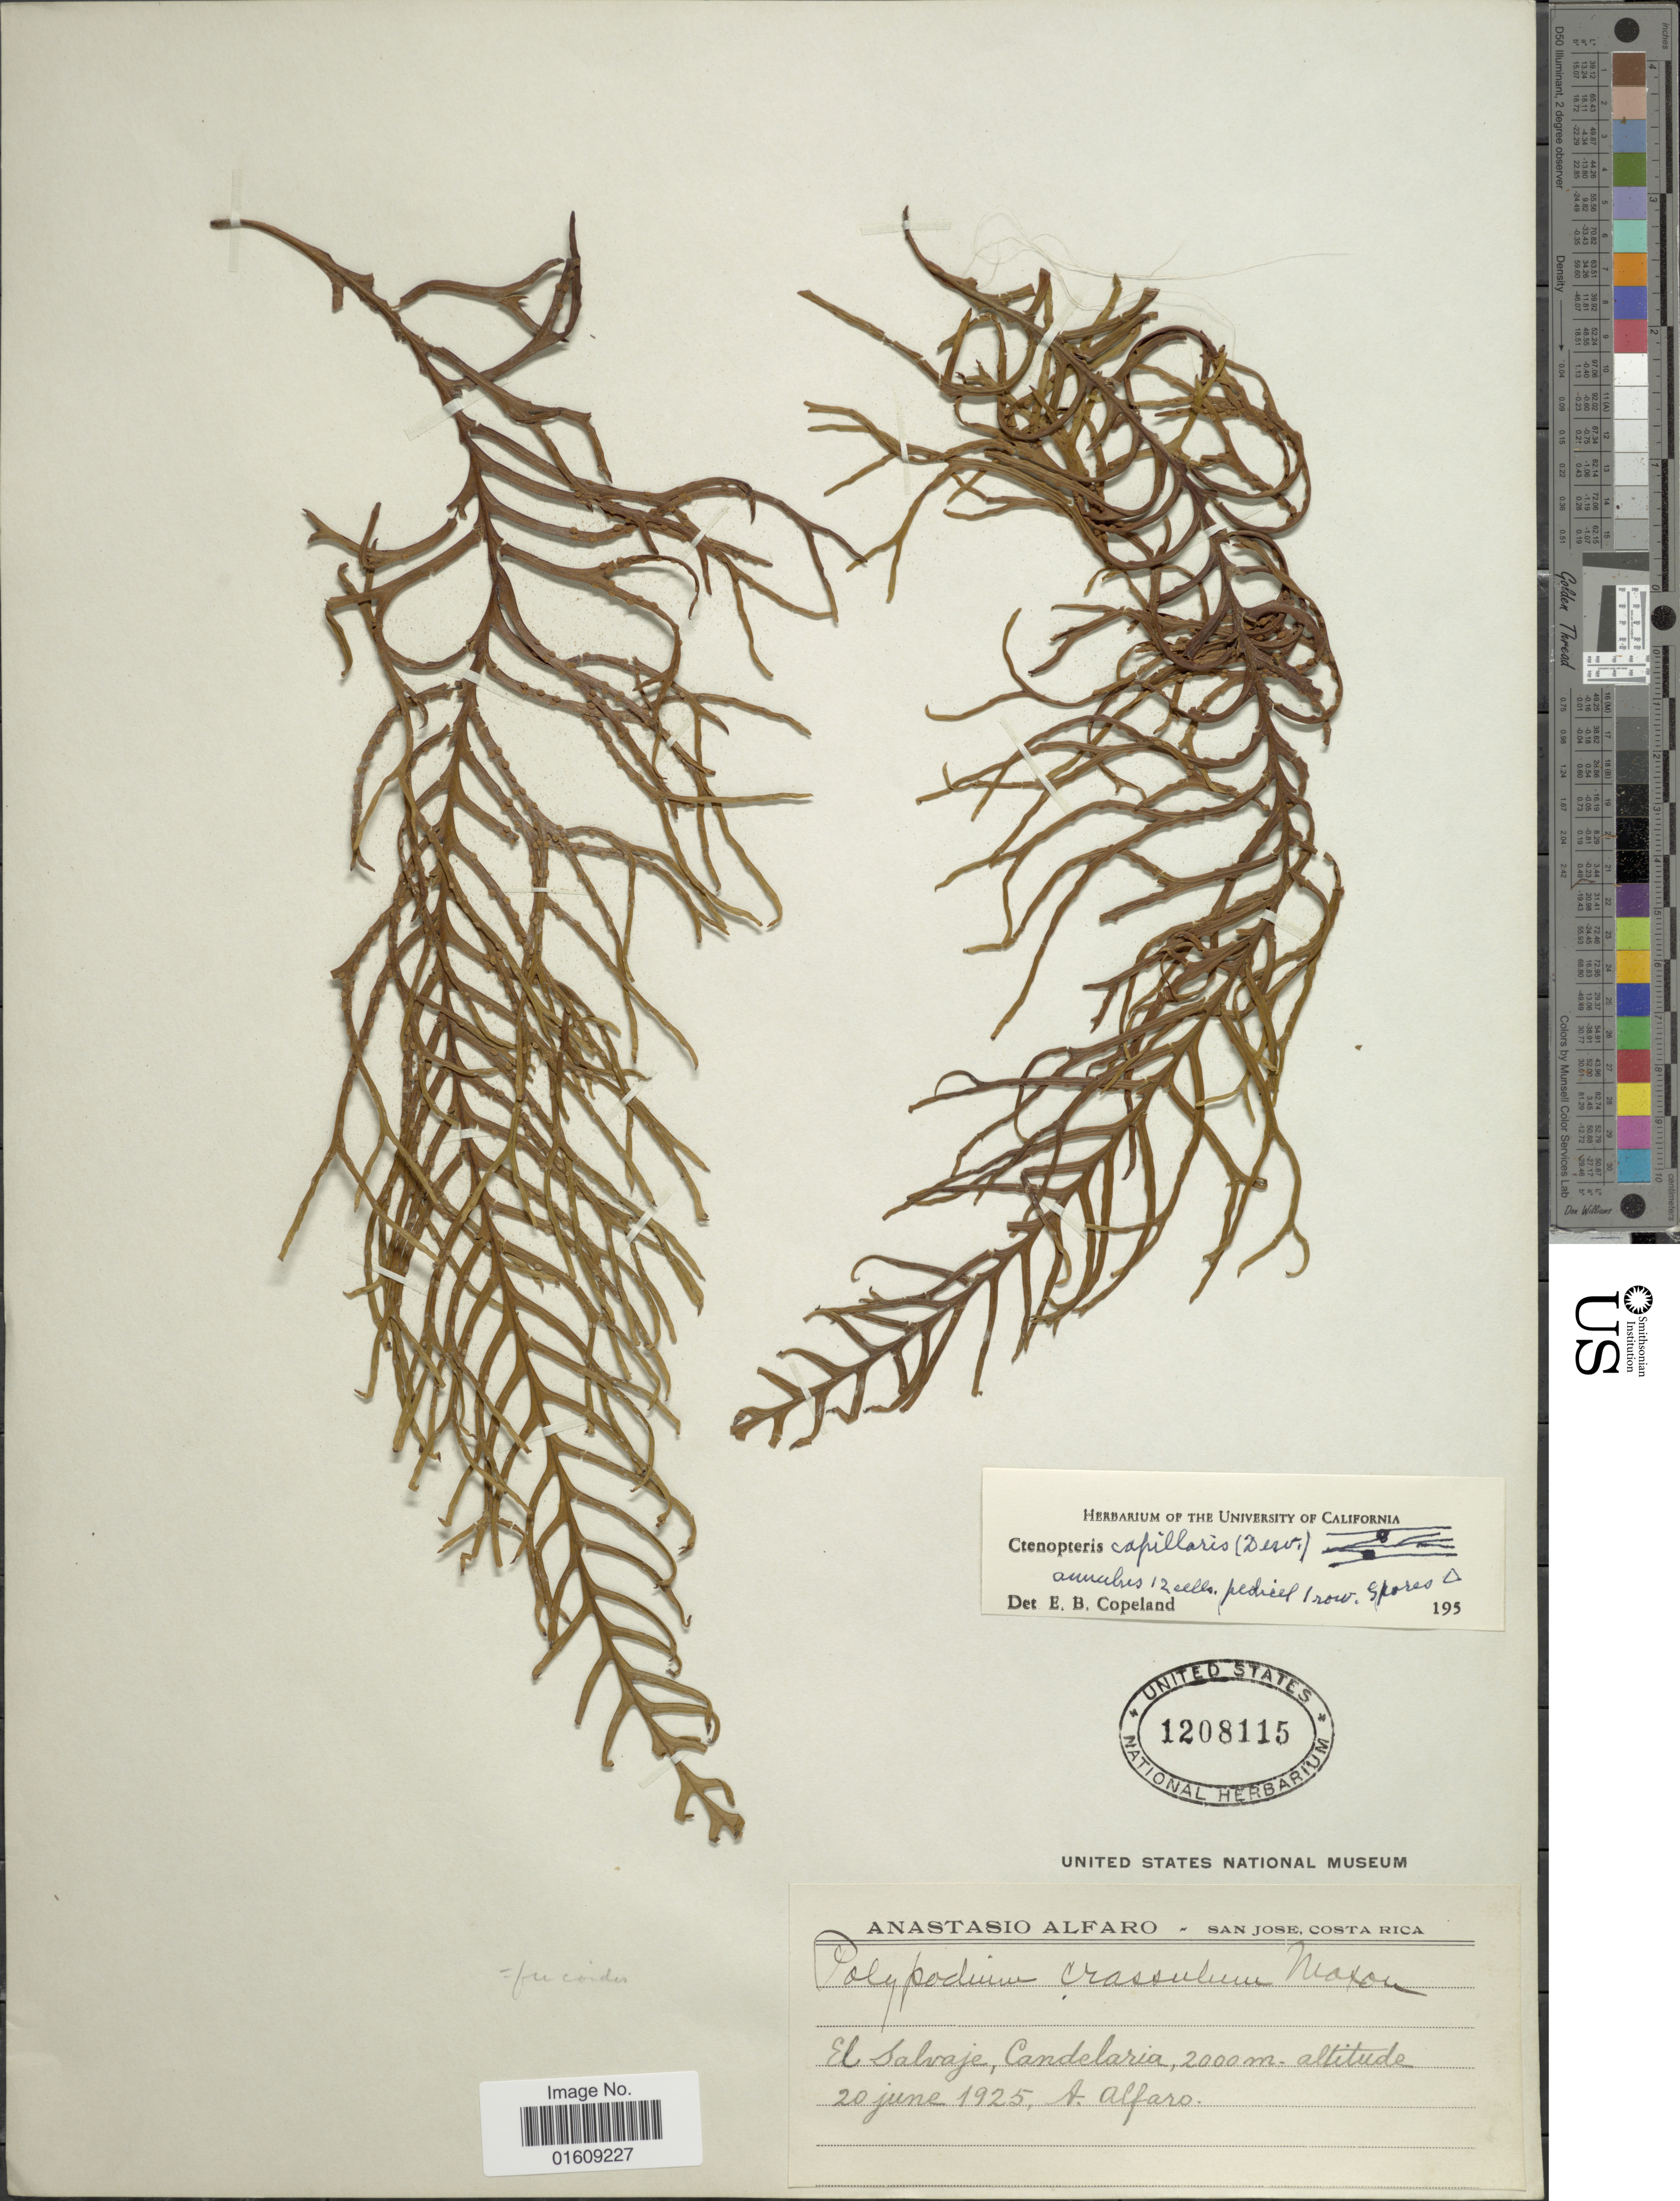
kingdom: Plantae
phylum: Tracheophyta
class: Polypodiopsida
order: Polypodiales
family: Polypodiaceae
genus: Ceradenia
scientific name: Ceradenia fucoides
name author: (Christ) L.E. Bishop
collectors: A. Alfaro Gonzalez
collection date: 1925-06-20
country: Costa Rica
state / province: San José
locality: Costa Rica, San José, El Savaje, Candelaria.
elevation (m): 2000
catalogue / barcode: US 1208115